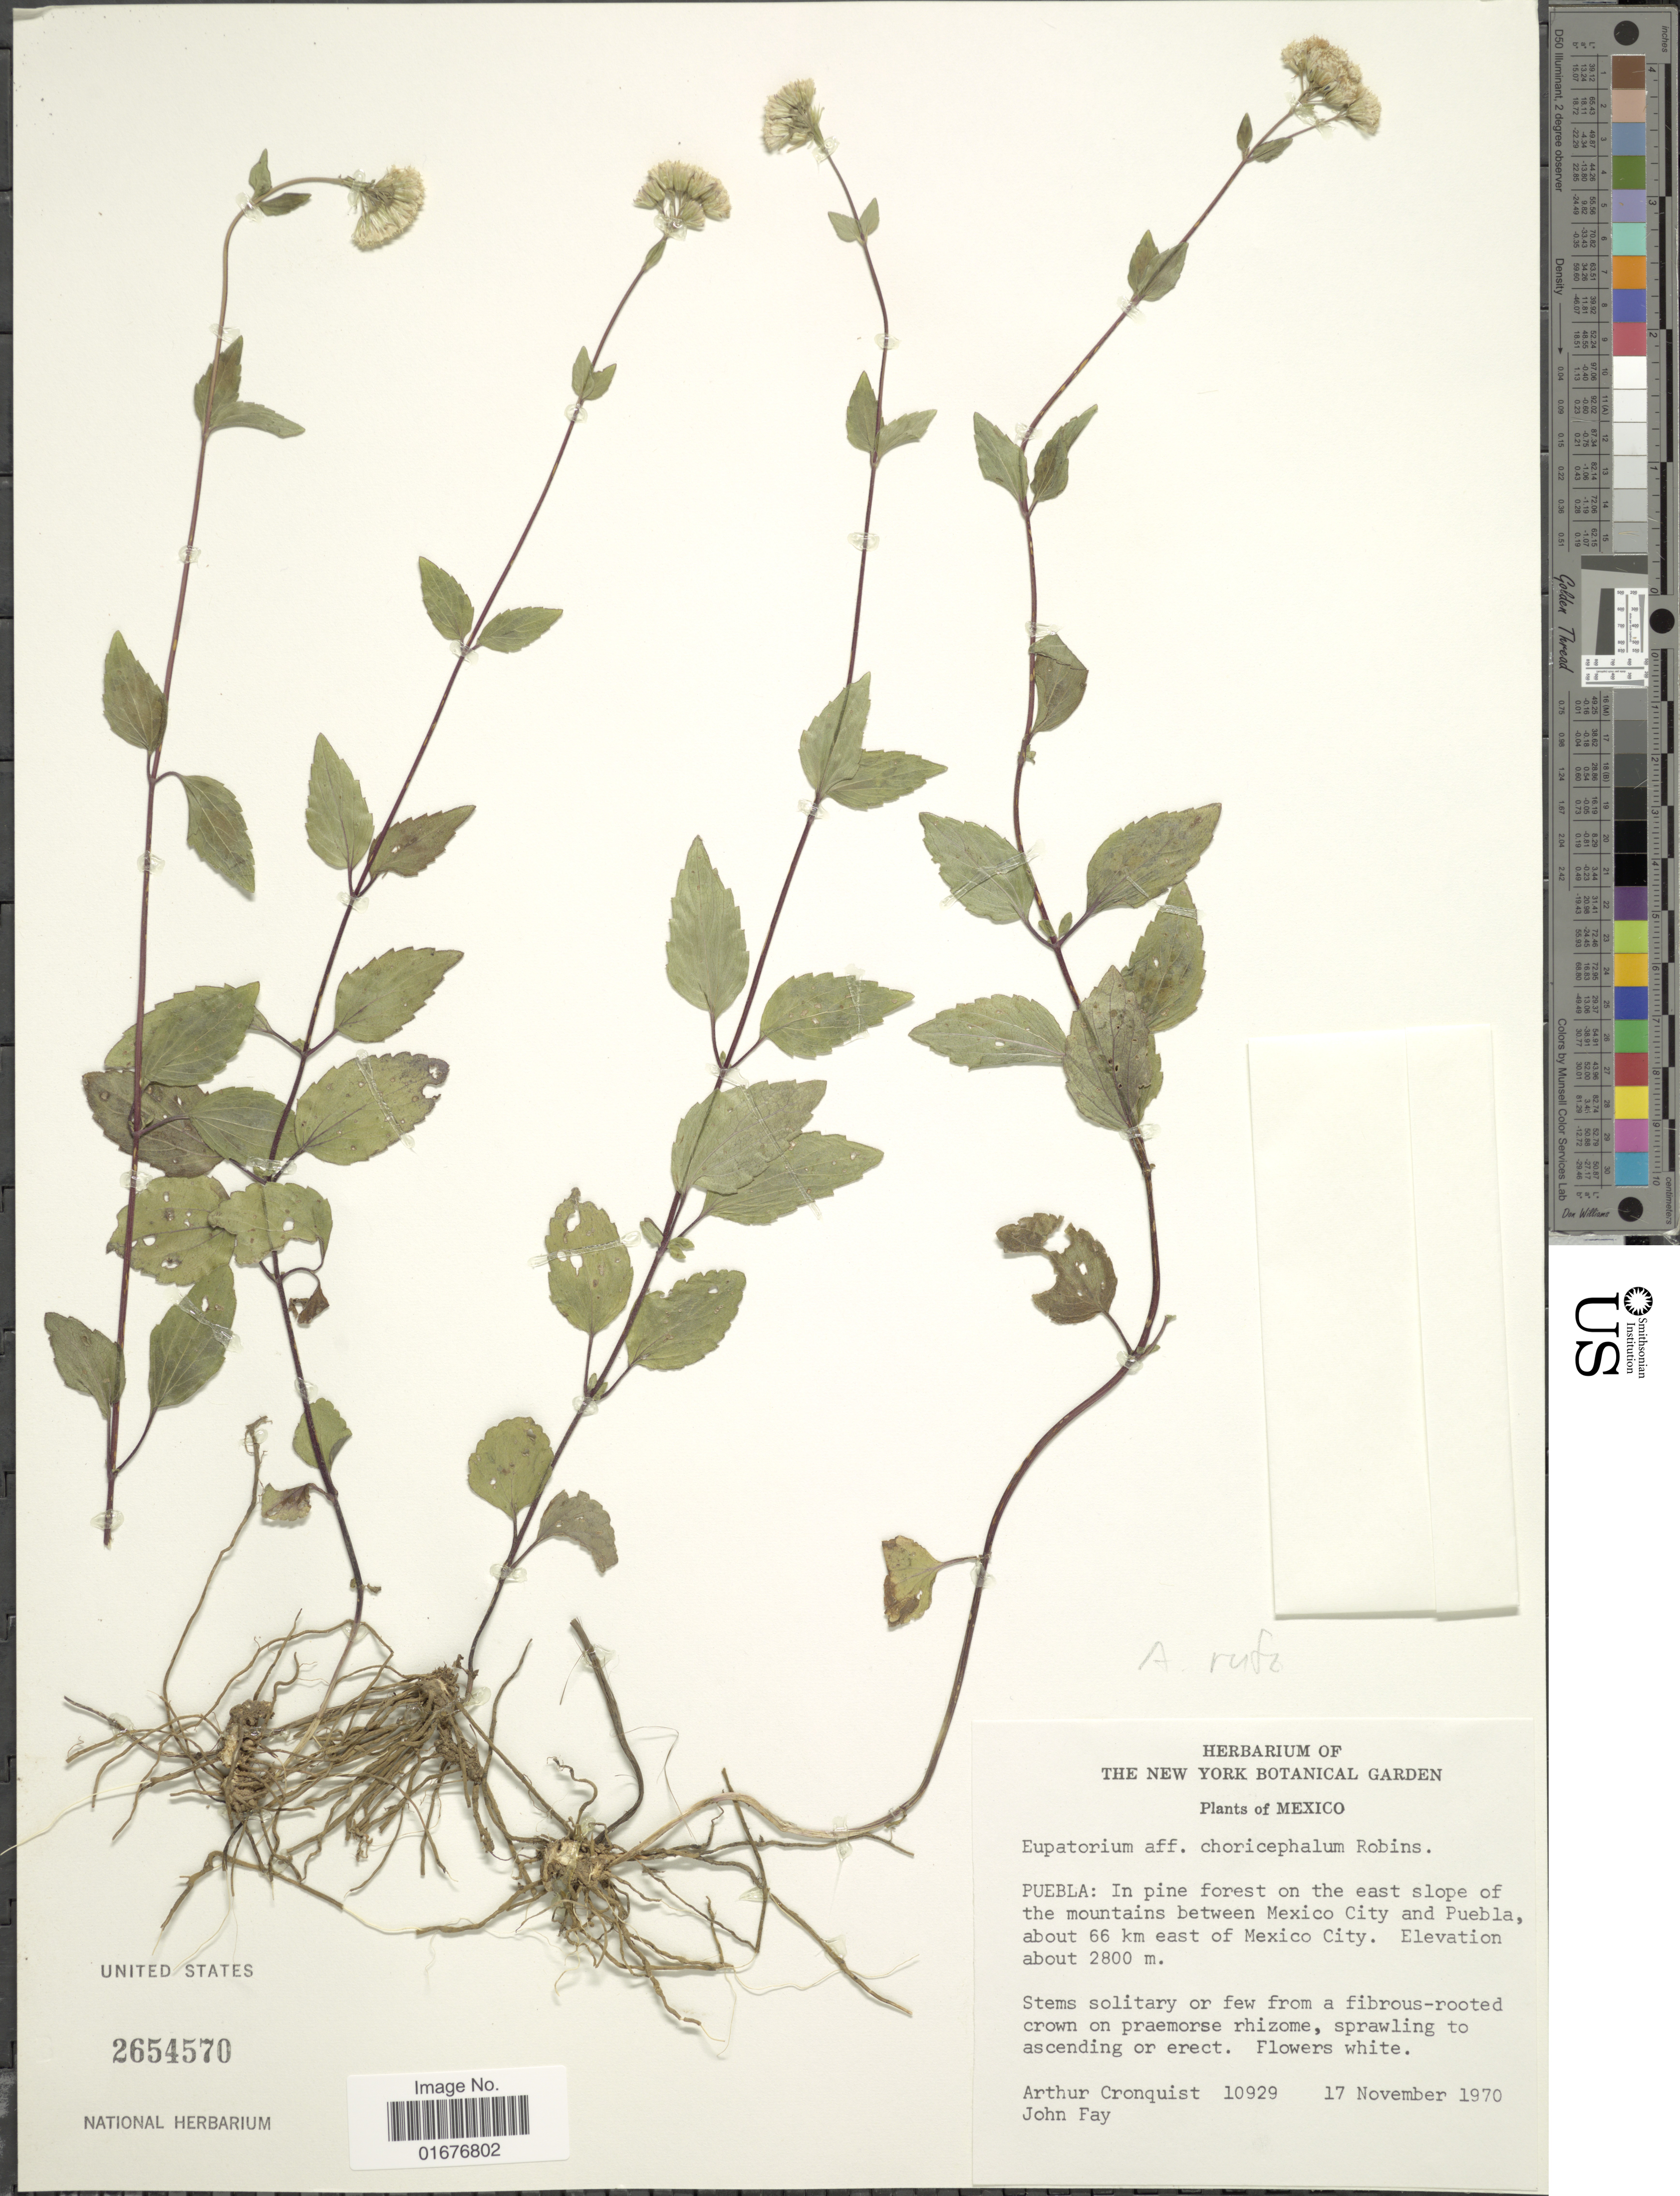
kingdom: Plantae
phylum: Tracheophyta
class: Magnoliopsida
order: Asterales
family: Asteraceae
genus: Ageratina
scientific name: Ageratina rufa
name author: (Greene) R.M. King & H. Rob.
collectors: A. J. Cronquist & J. M. Fay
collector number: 10929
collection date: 1970-11-17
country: Mexico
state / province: Puebla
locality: In pine forest on the east slope of the mountains between Mexico City and Puebla, about 66 km east of Mexico City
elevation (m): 2800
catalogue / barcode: US 2654570